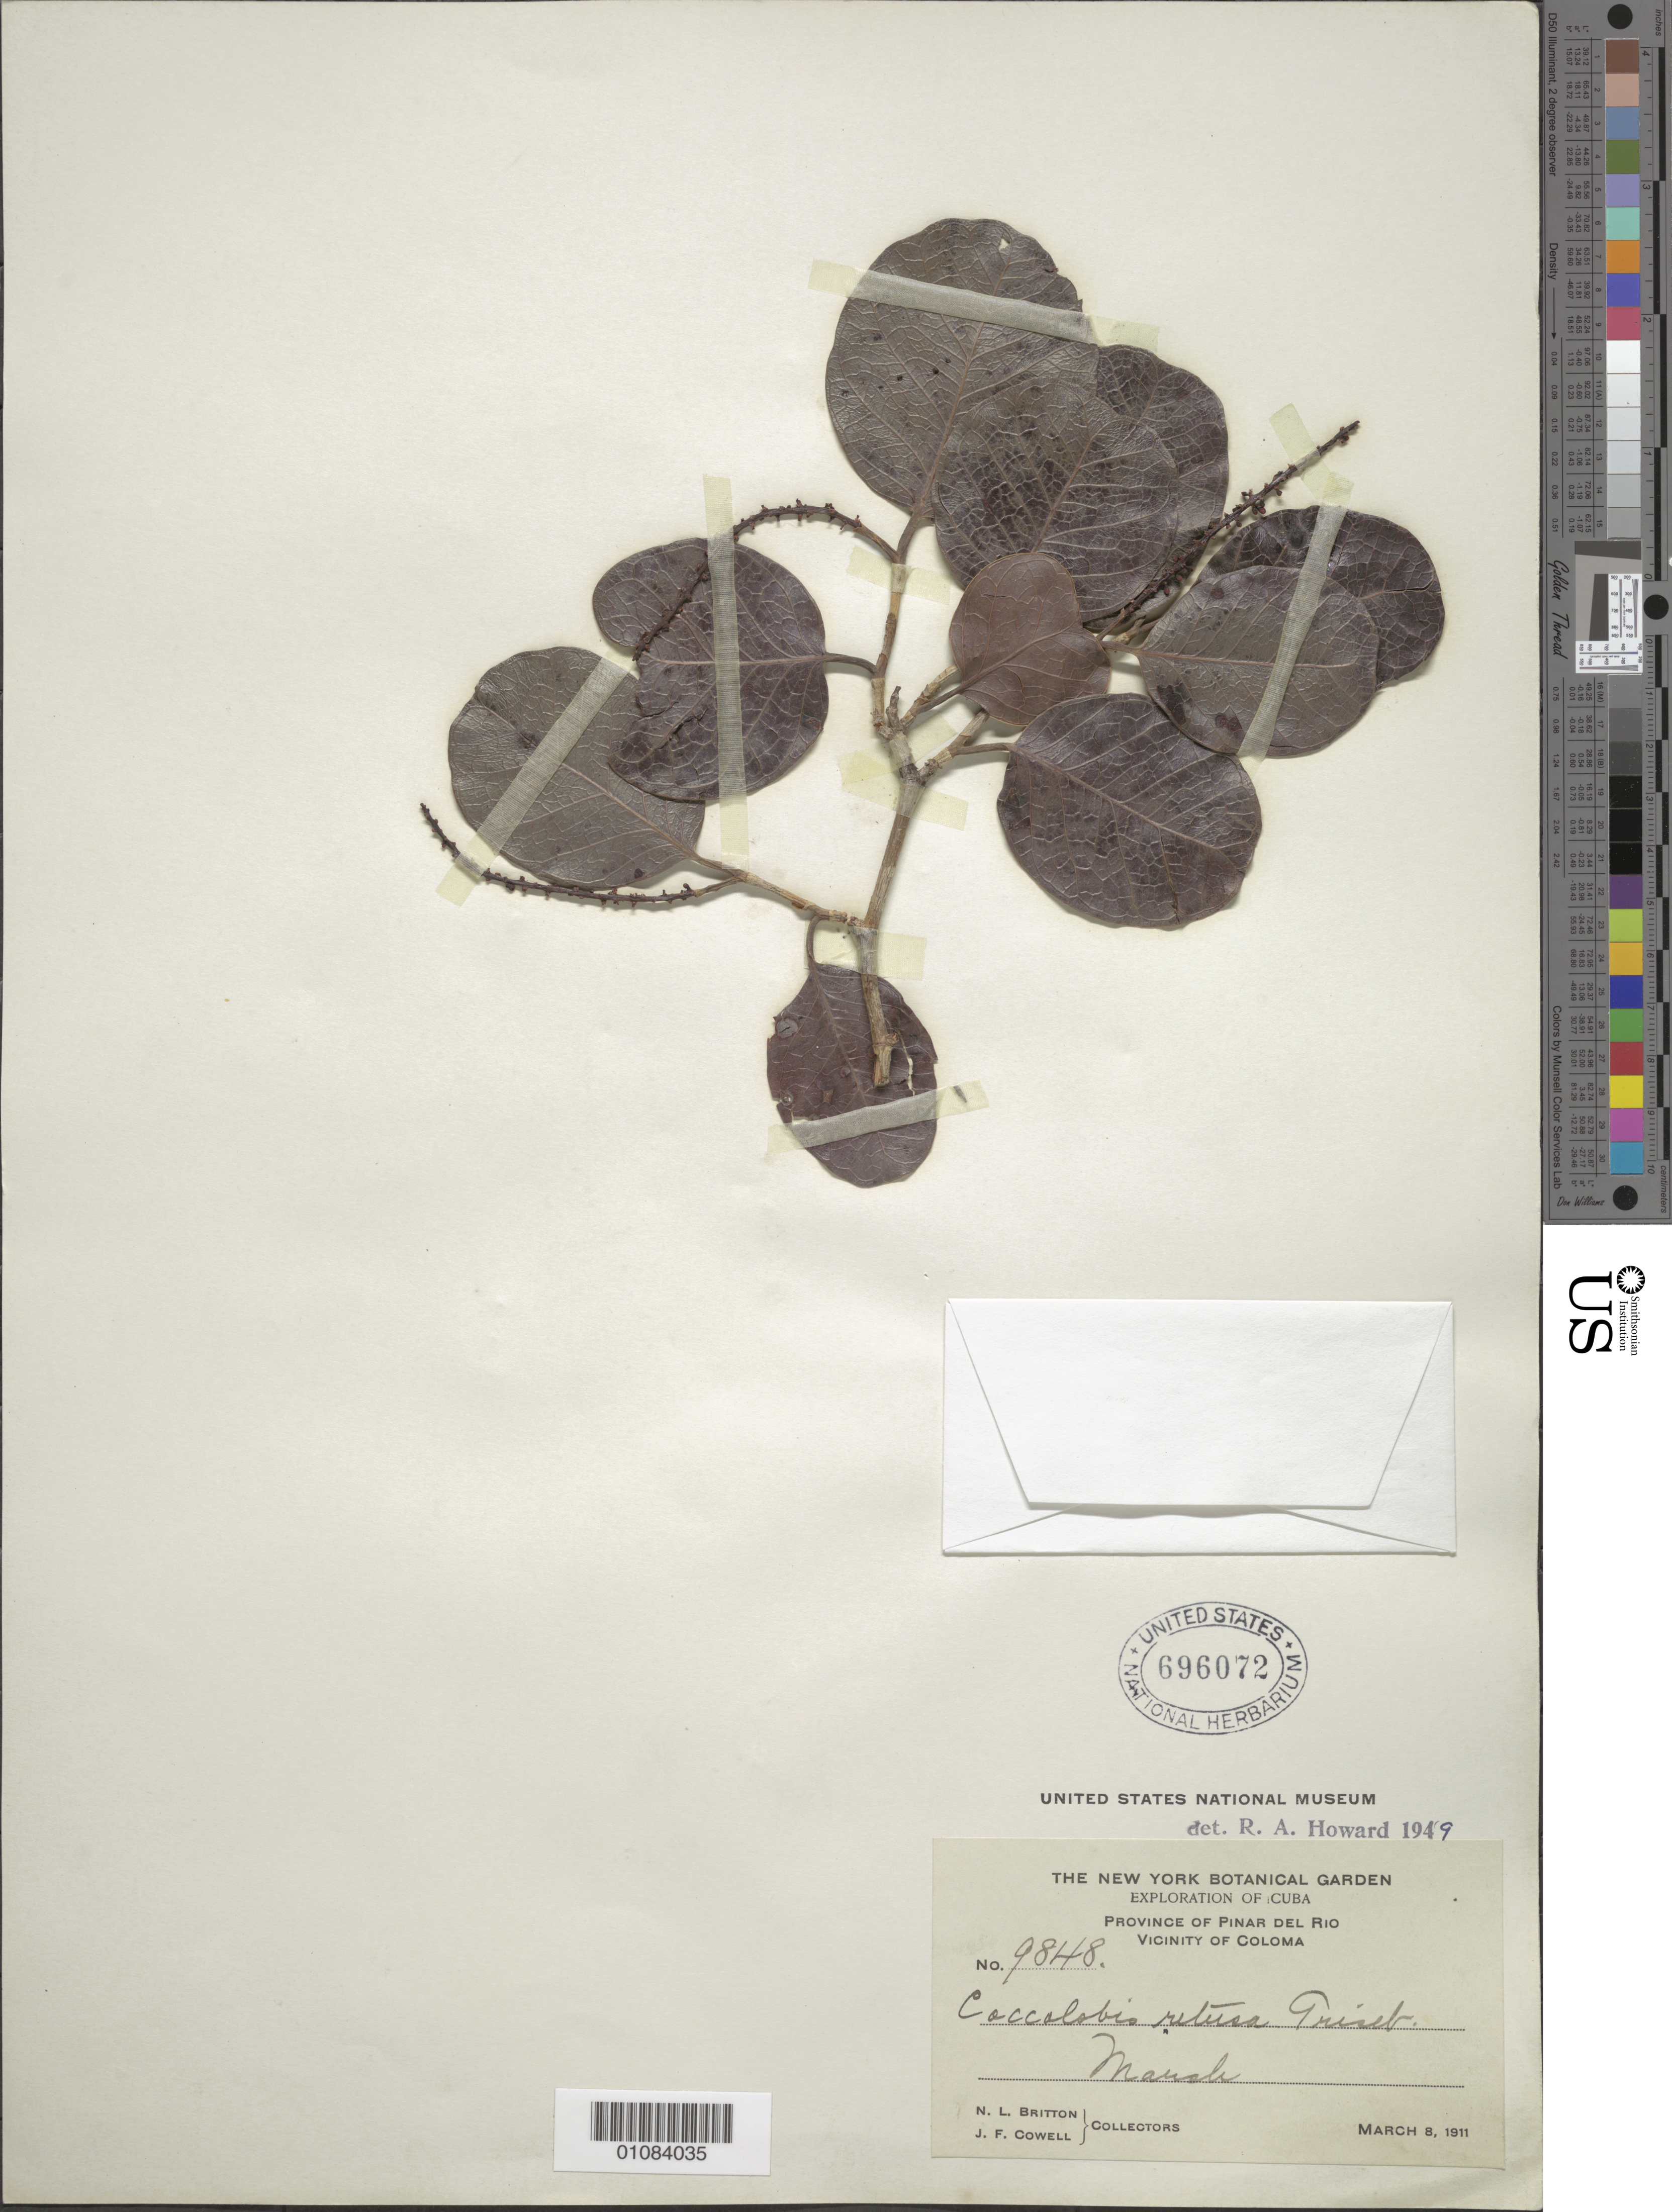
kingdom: Plantae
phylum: Tracheophyta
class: Magnoliopsida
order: Caryophyllales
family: Polygonaceae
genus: Coccoloba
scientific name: Coccoloba retusa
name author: Griseb.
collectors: N. Britton & J. F. Cowell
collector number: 9849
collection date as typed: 08 Mar 1911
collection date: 1911-03-08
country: Cuba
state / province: Pinar del Rio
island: Cuba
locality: Province of Pinar del Rio, vicinity of Coloma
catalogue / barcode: US 696072